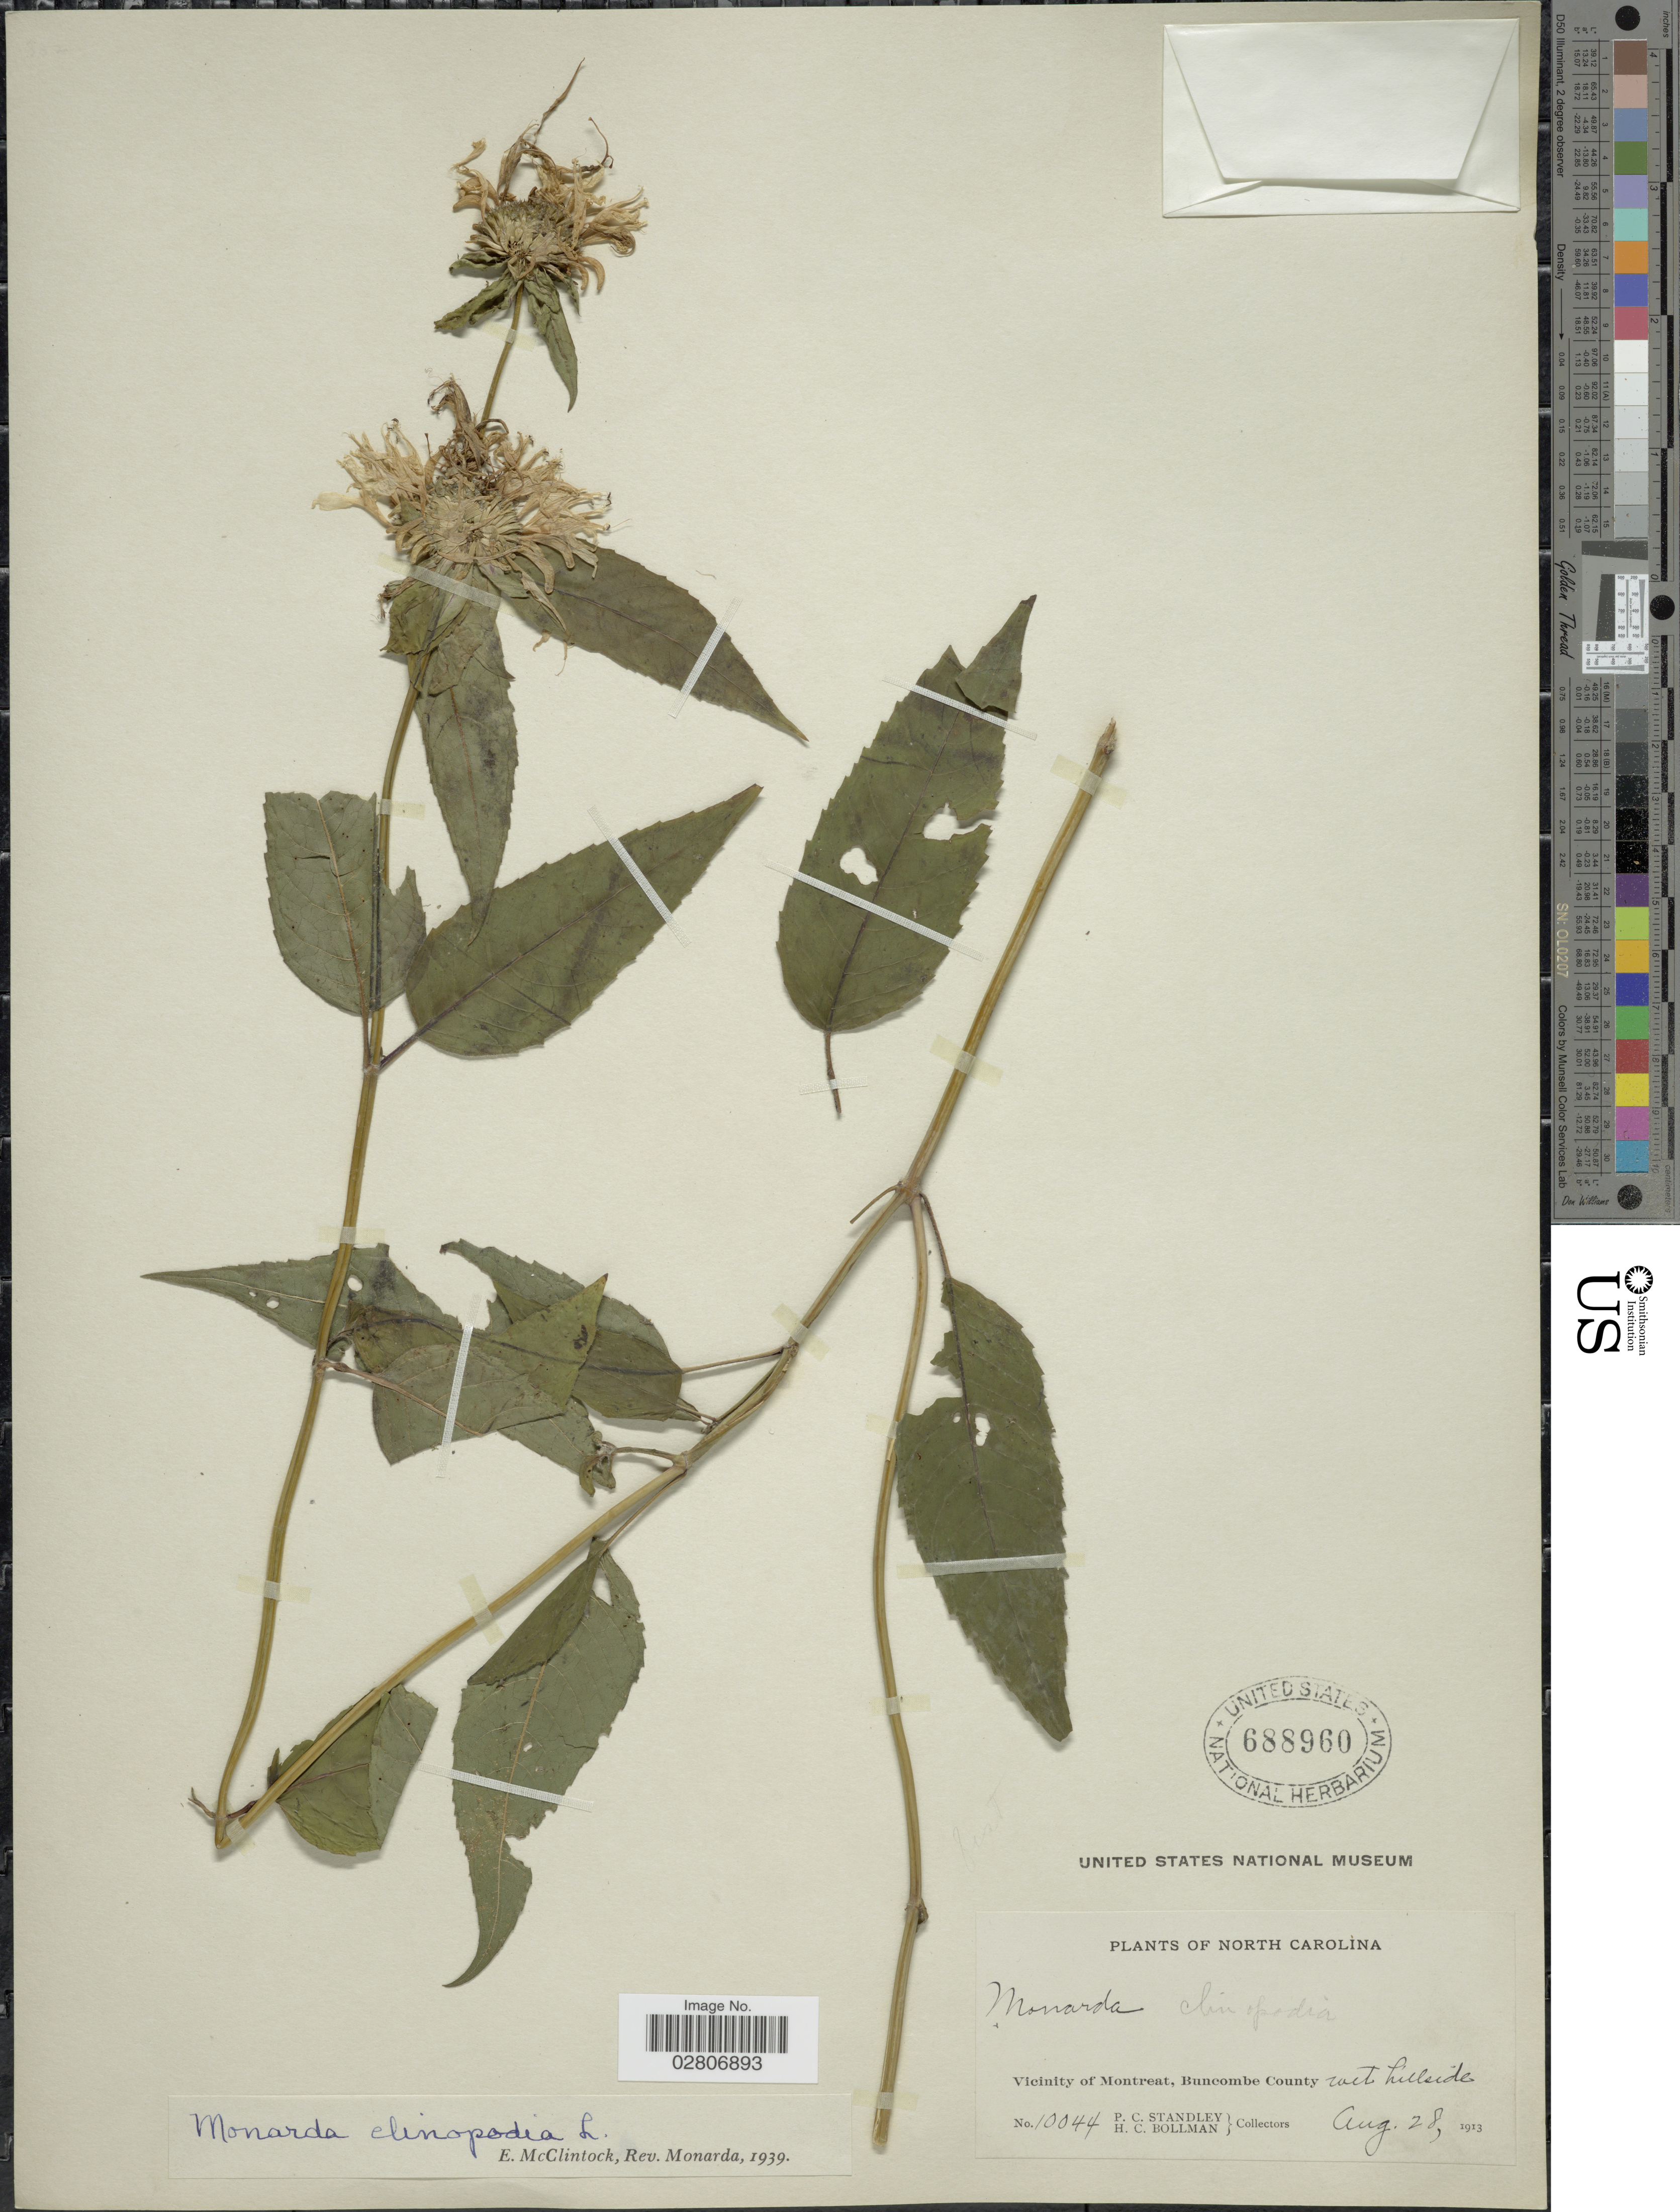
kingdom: Plantae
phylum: Tracheophyta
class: Magnoliopsida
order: Lamiales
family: Lamiaceae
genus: Monarda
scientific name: Monarda clinopodia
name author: L.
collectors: P. C. Standley & H. C. Bollman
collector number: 10044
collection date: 1913-08-28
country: United States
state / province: North Carolina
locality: Vicinity of Montreat, Buncombe County.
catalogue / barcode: US 688960